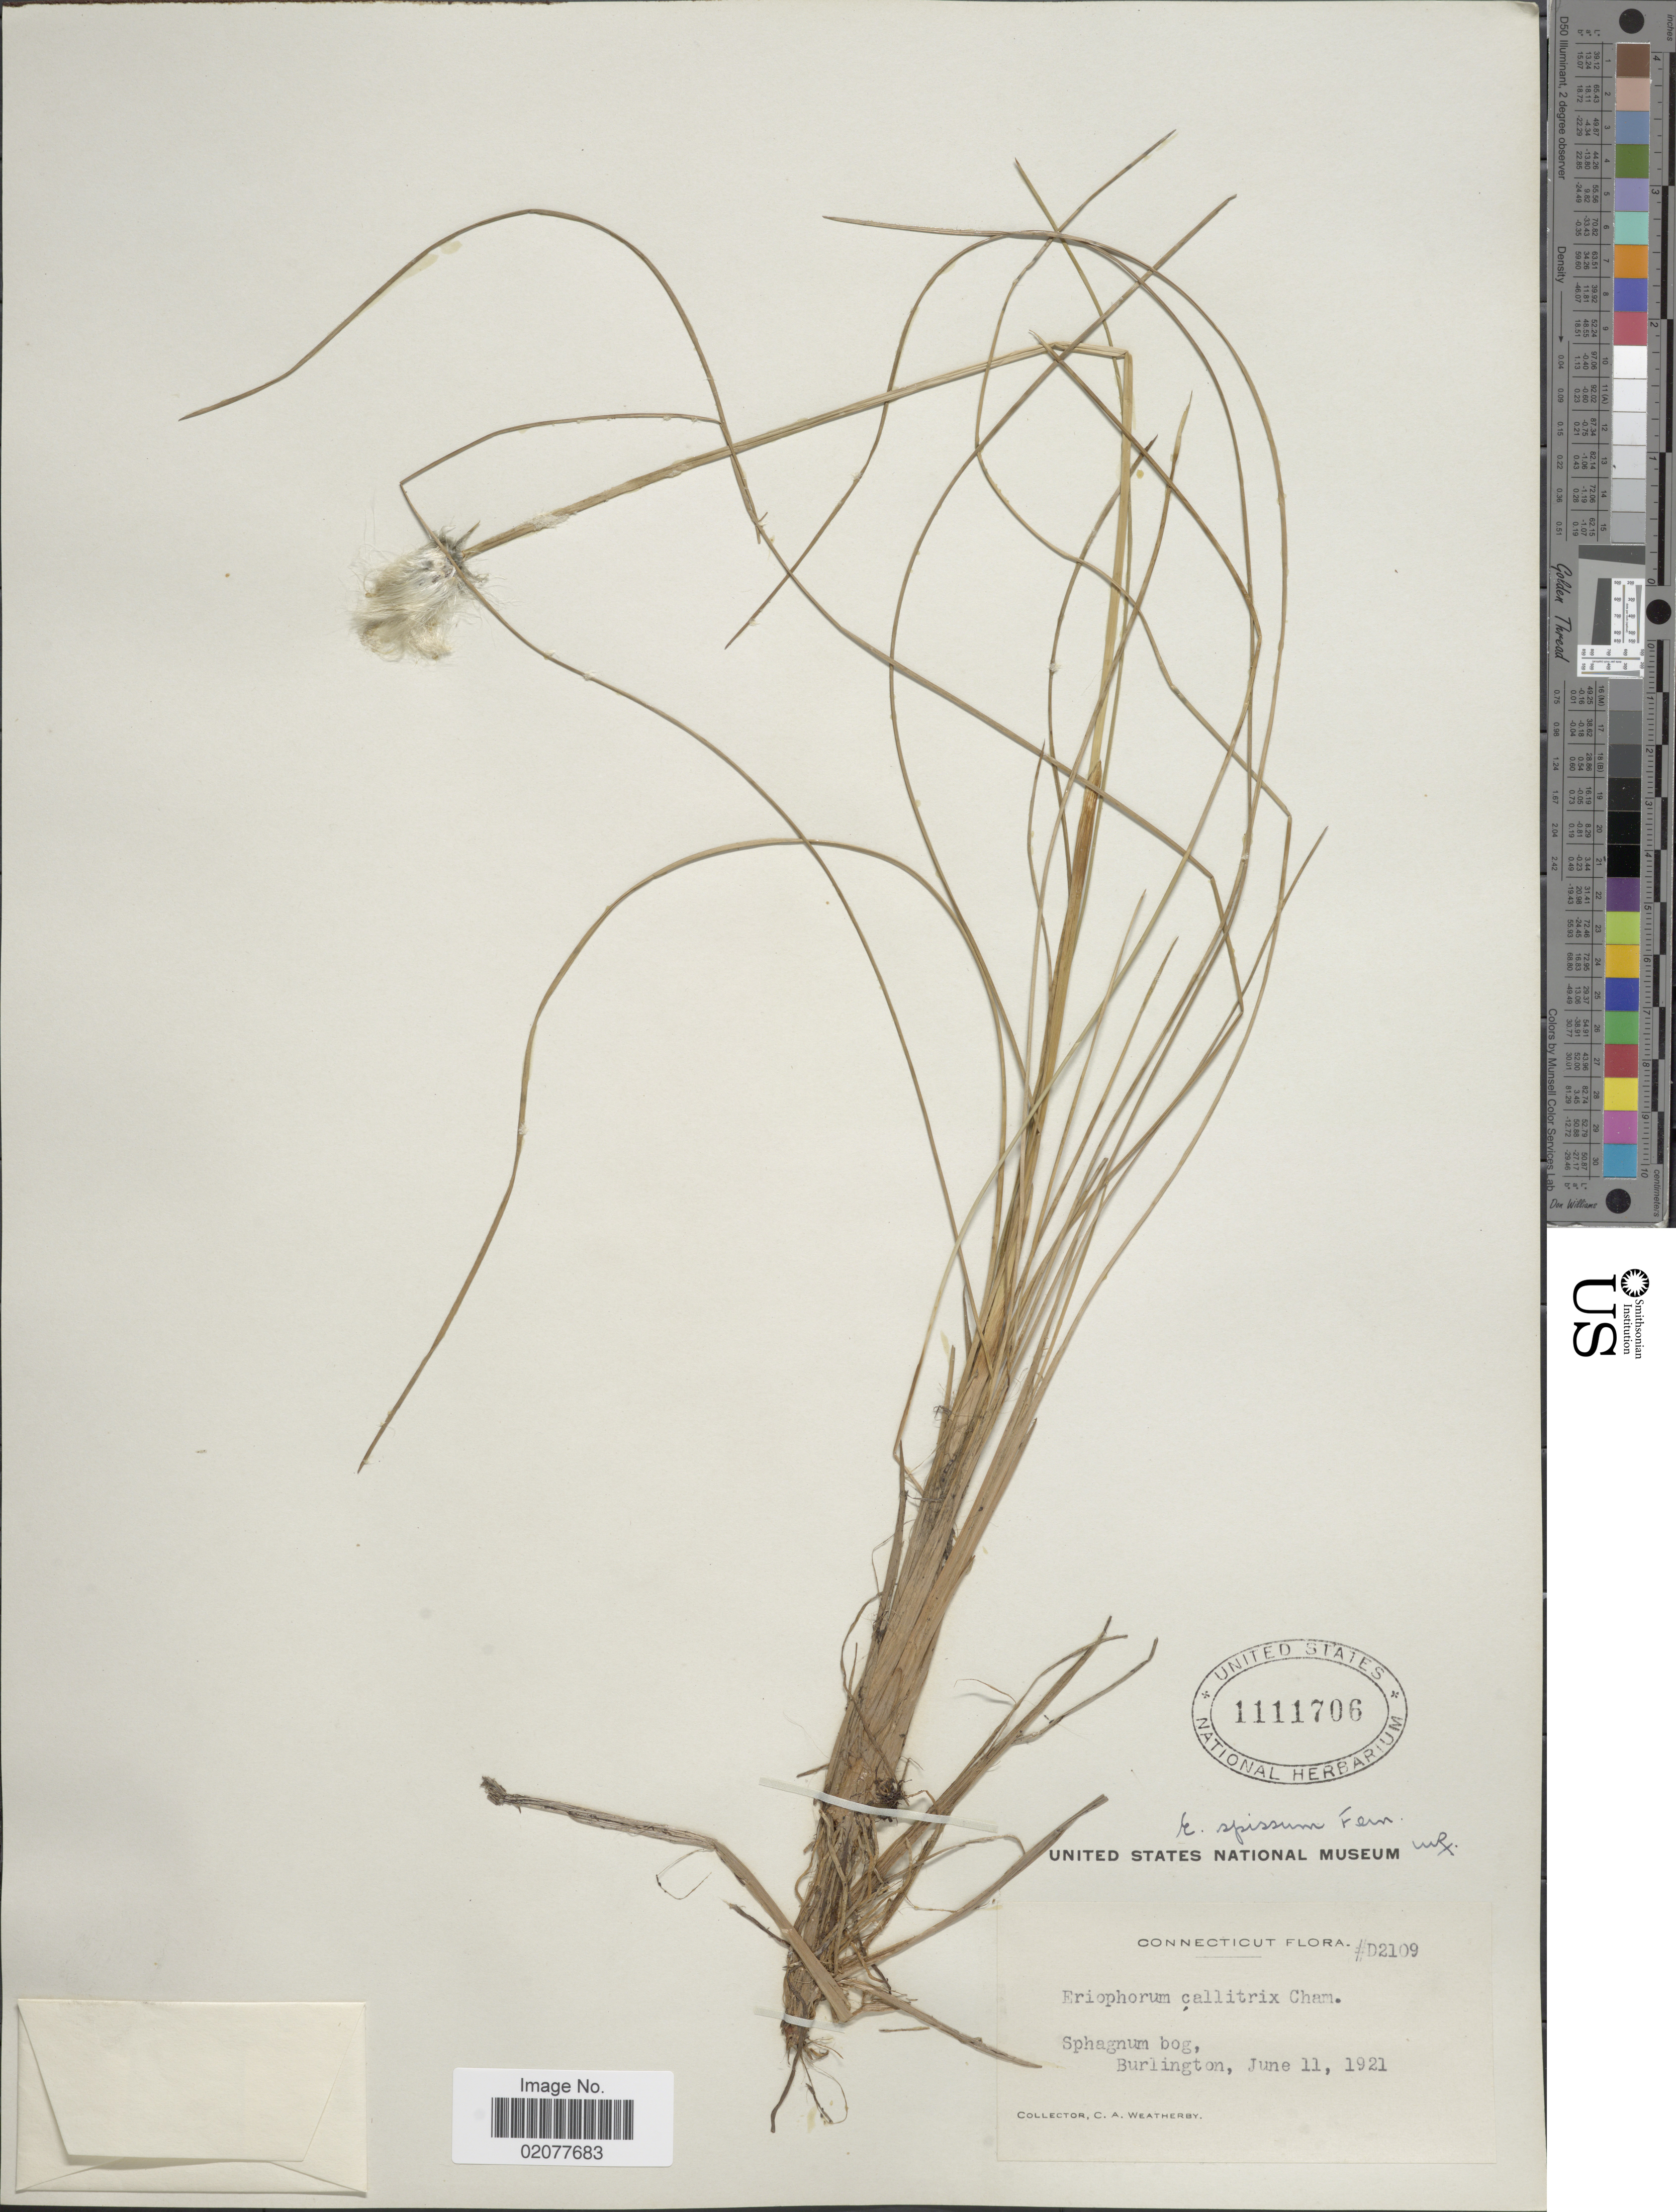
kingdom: Plantae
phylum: Tracheophyta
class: Liliopsida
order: Poales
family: Cyperaceae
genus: Eriophorum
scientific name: Eriophorum spissum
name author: Fernald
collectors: C. A. Weatherby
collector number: D2109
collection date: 1921-06-11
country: United States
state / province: Connecticut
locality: Burlington.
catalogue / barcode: US 1111706